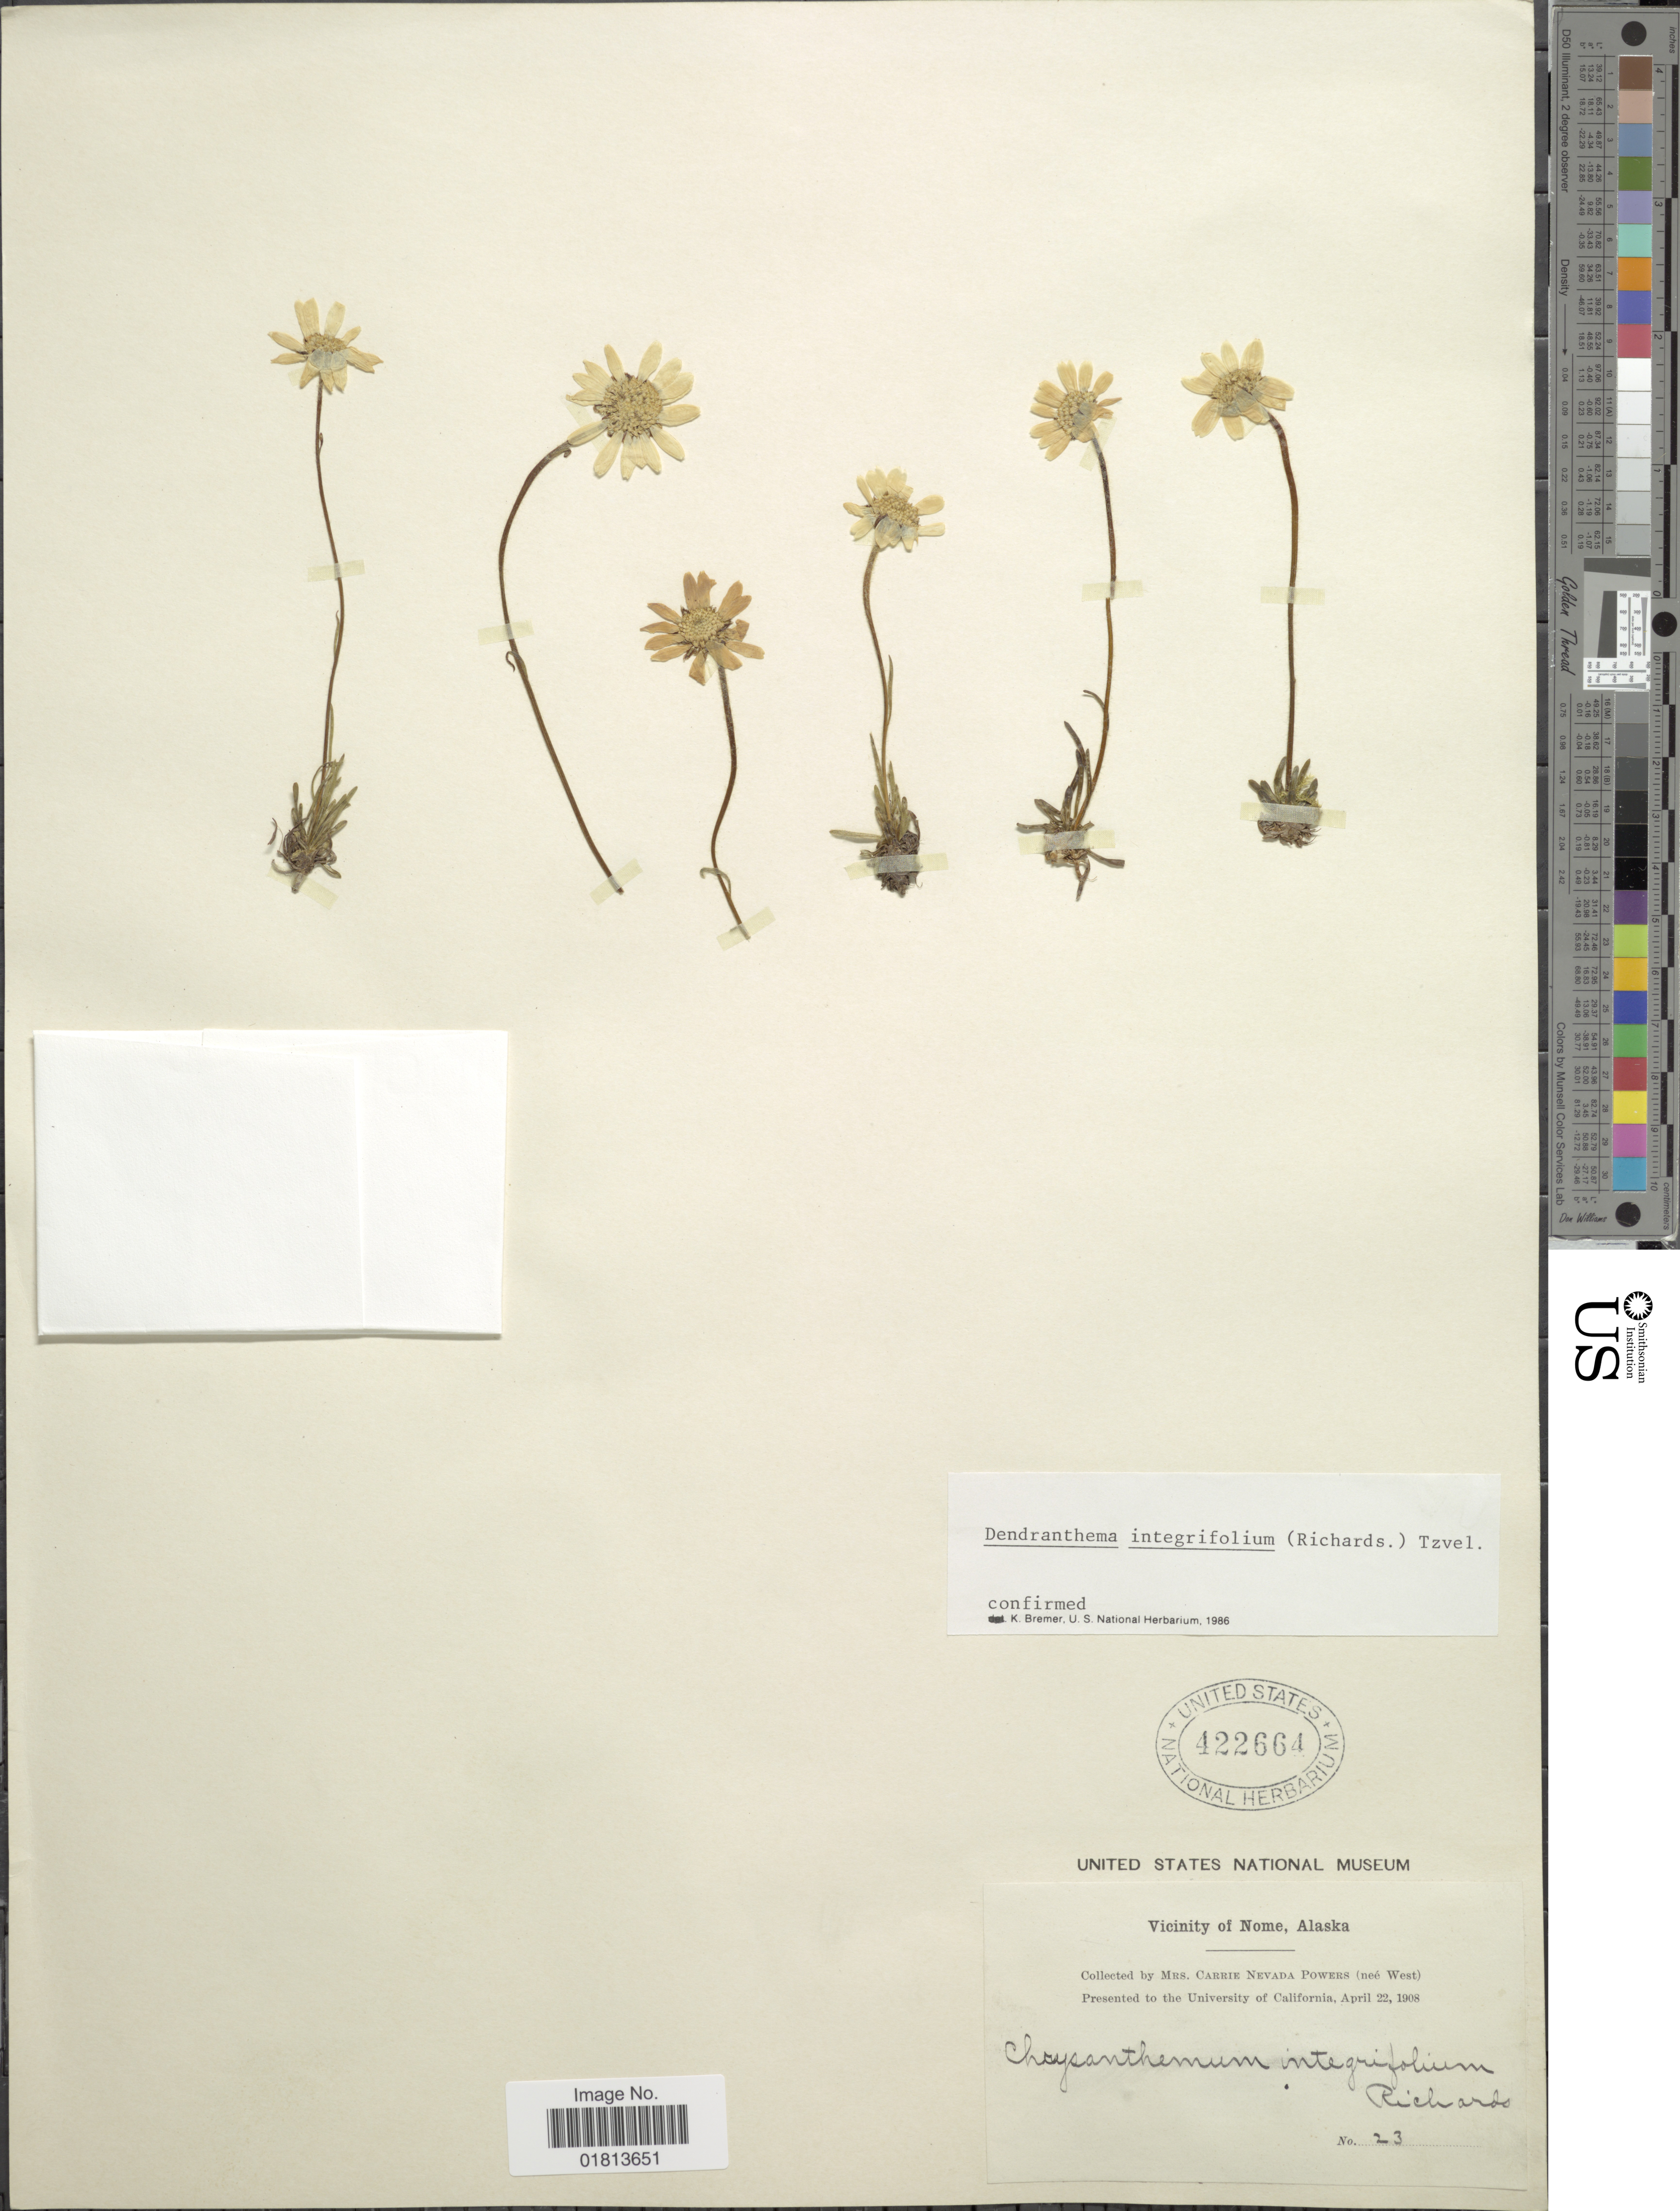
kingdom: Plantae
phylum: Tracheophyta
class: Magnoliopsida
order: Asterales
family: Asteraceae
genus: Dendranthema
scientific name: Dendranthema integrifolium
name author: (Richardson) Tzvelev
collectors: C. Powers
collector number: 23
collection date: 1908-04-22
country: United States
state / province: Alaska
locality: Vicinity of Nome, Alaska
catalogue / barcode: US 422664